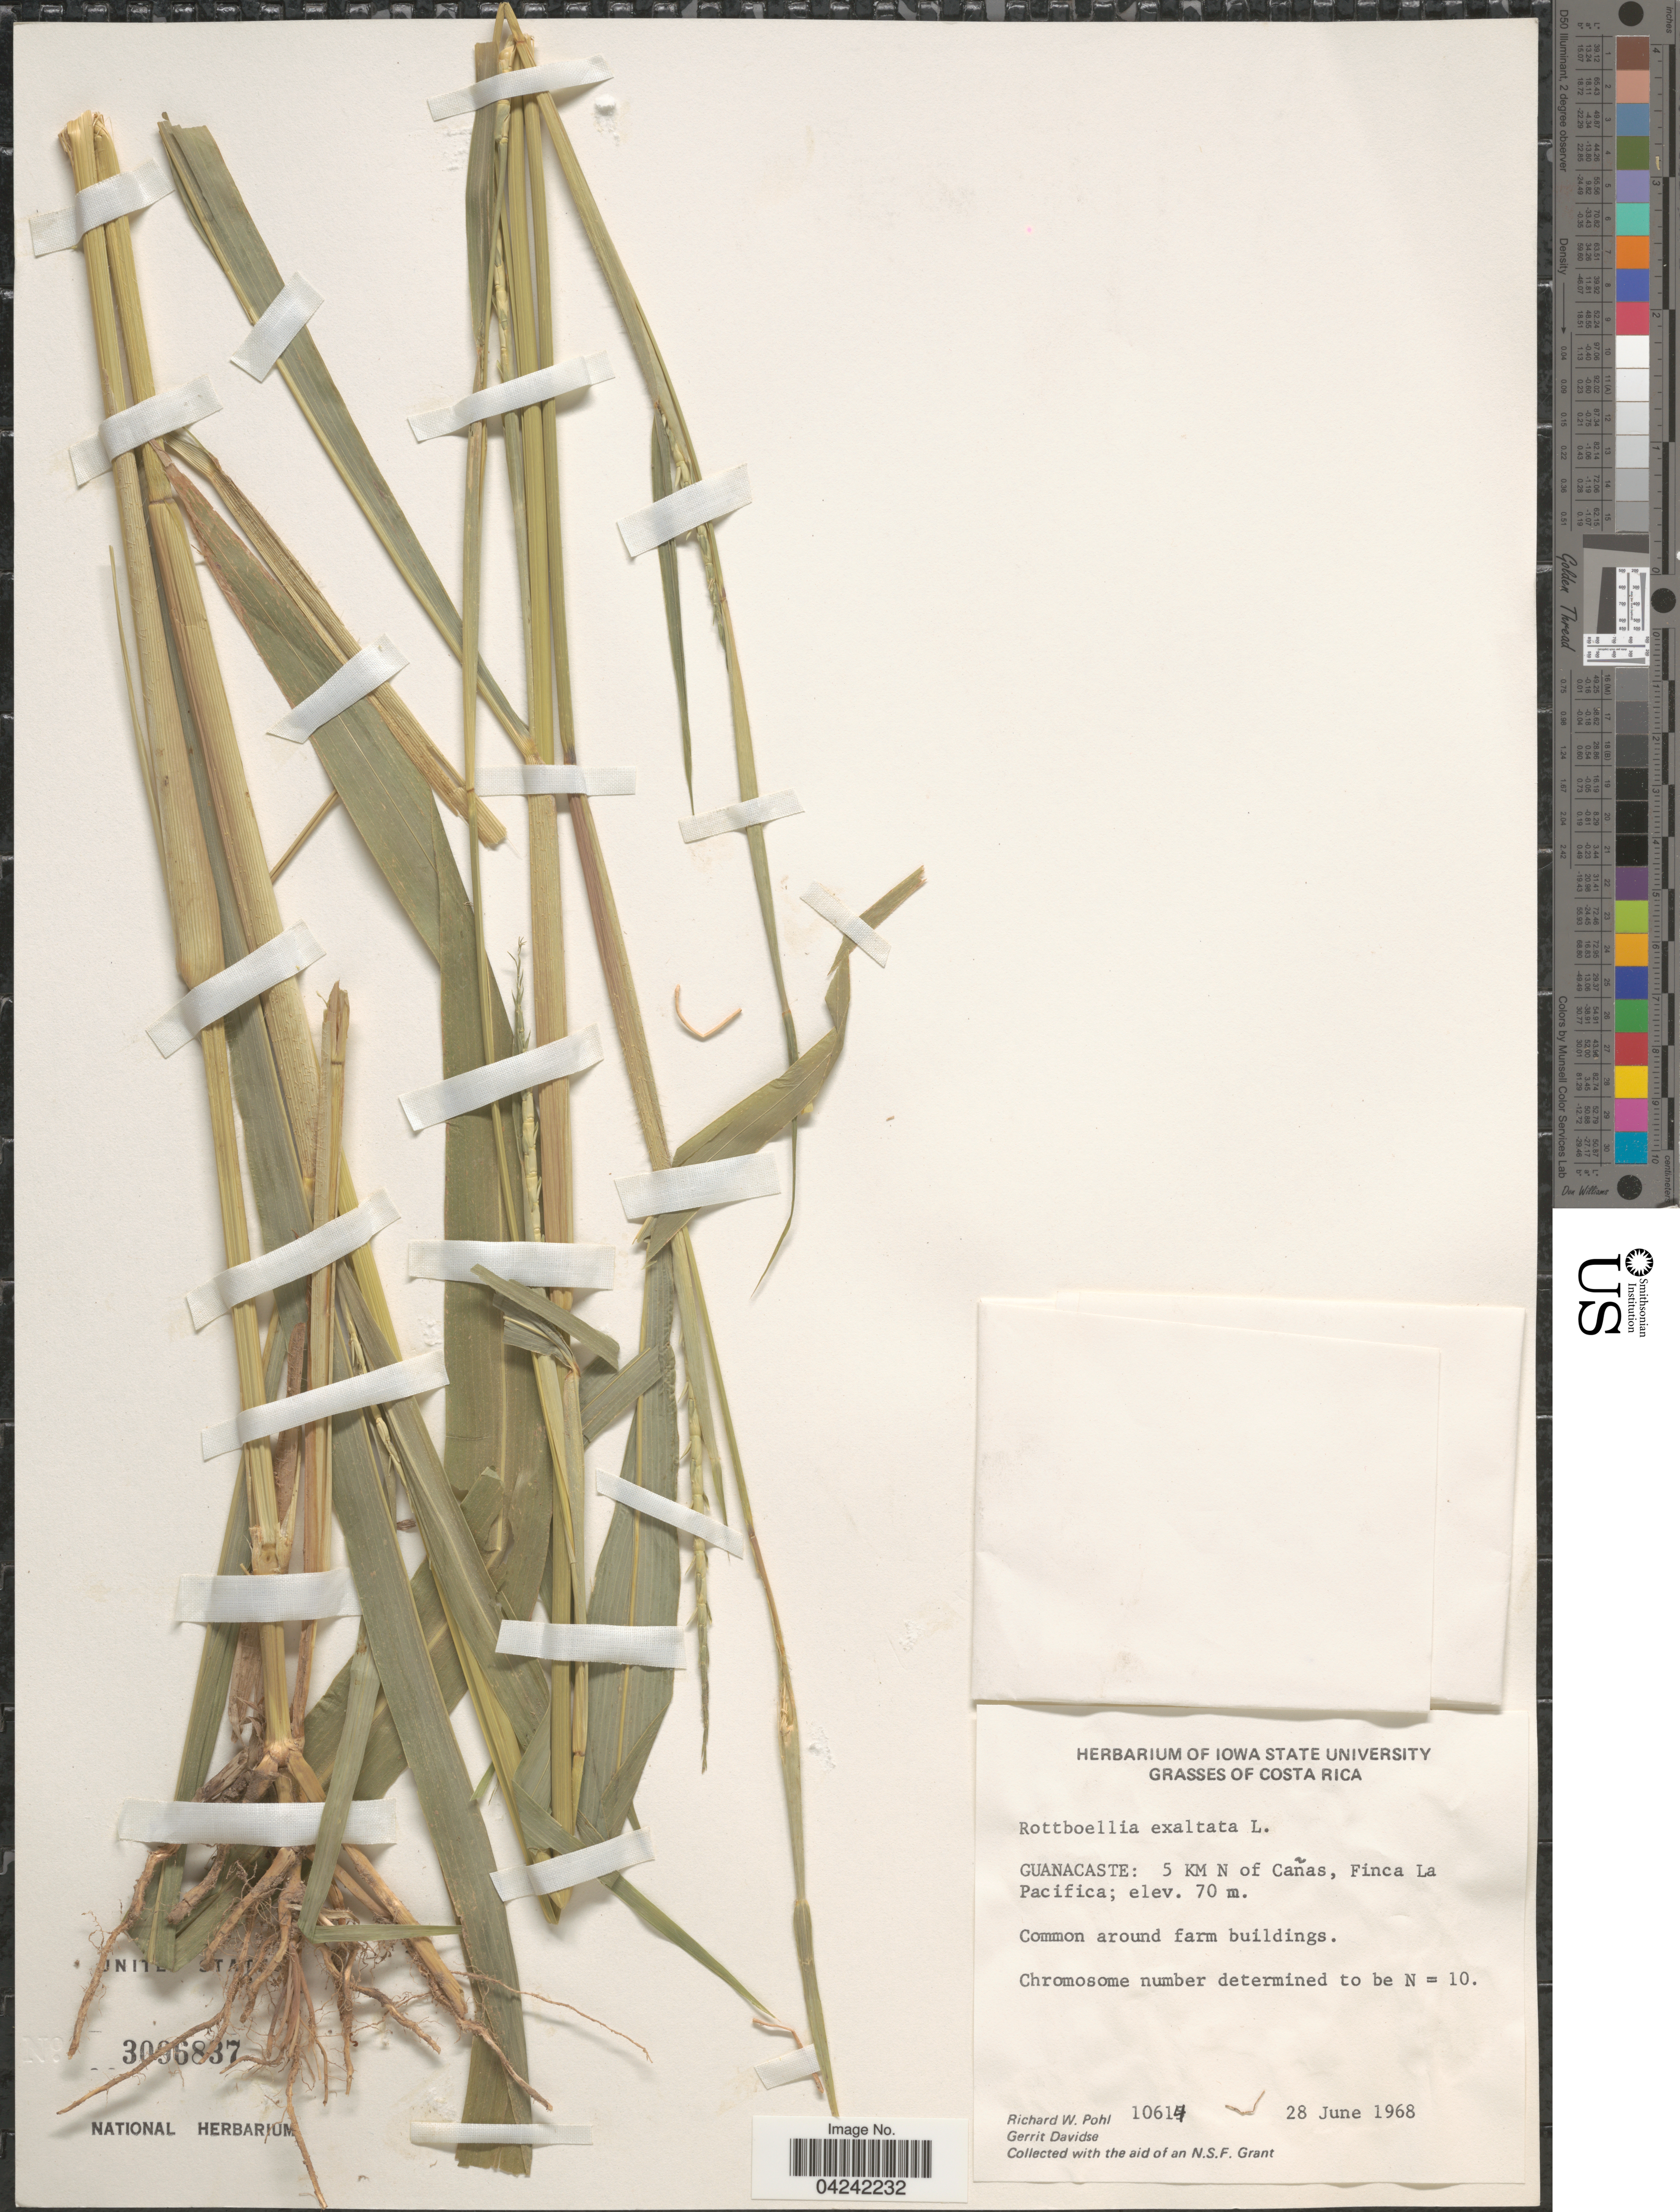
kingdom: Plantae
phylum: Tracheophyta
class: Liliopsida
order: Poales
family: Poaceae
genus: Rottboellia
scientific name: Rottboellia cochinchinensis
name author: (Lour.) Clayton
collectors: R. W. Pohl & G. Davidse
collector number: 10614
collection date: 1968-06-28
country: Costa Rica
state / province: Guanacaste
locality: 5 KM N of Cañas, Finca La Pacifica.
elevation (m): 70